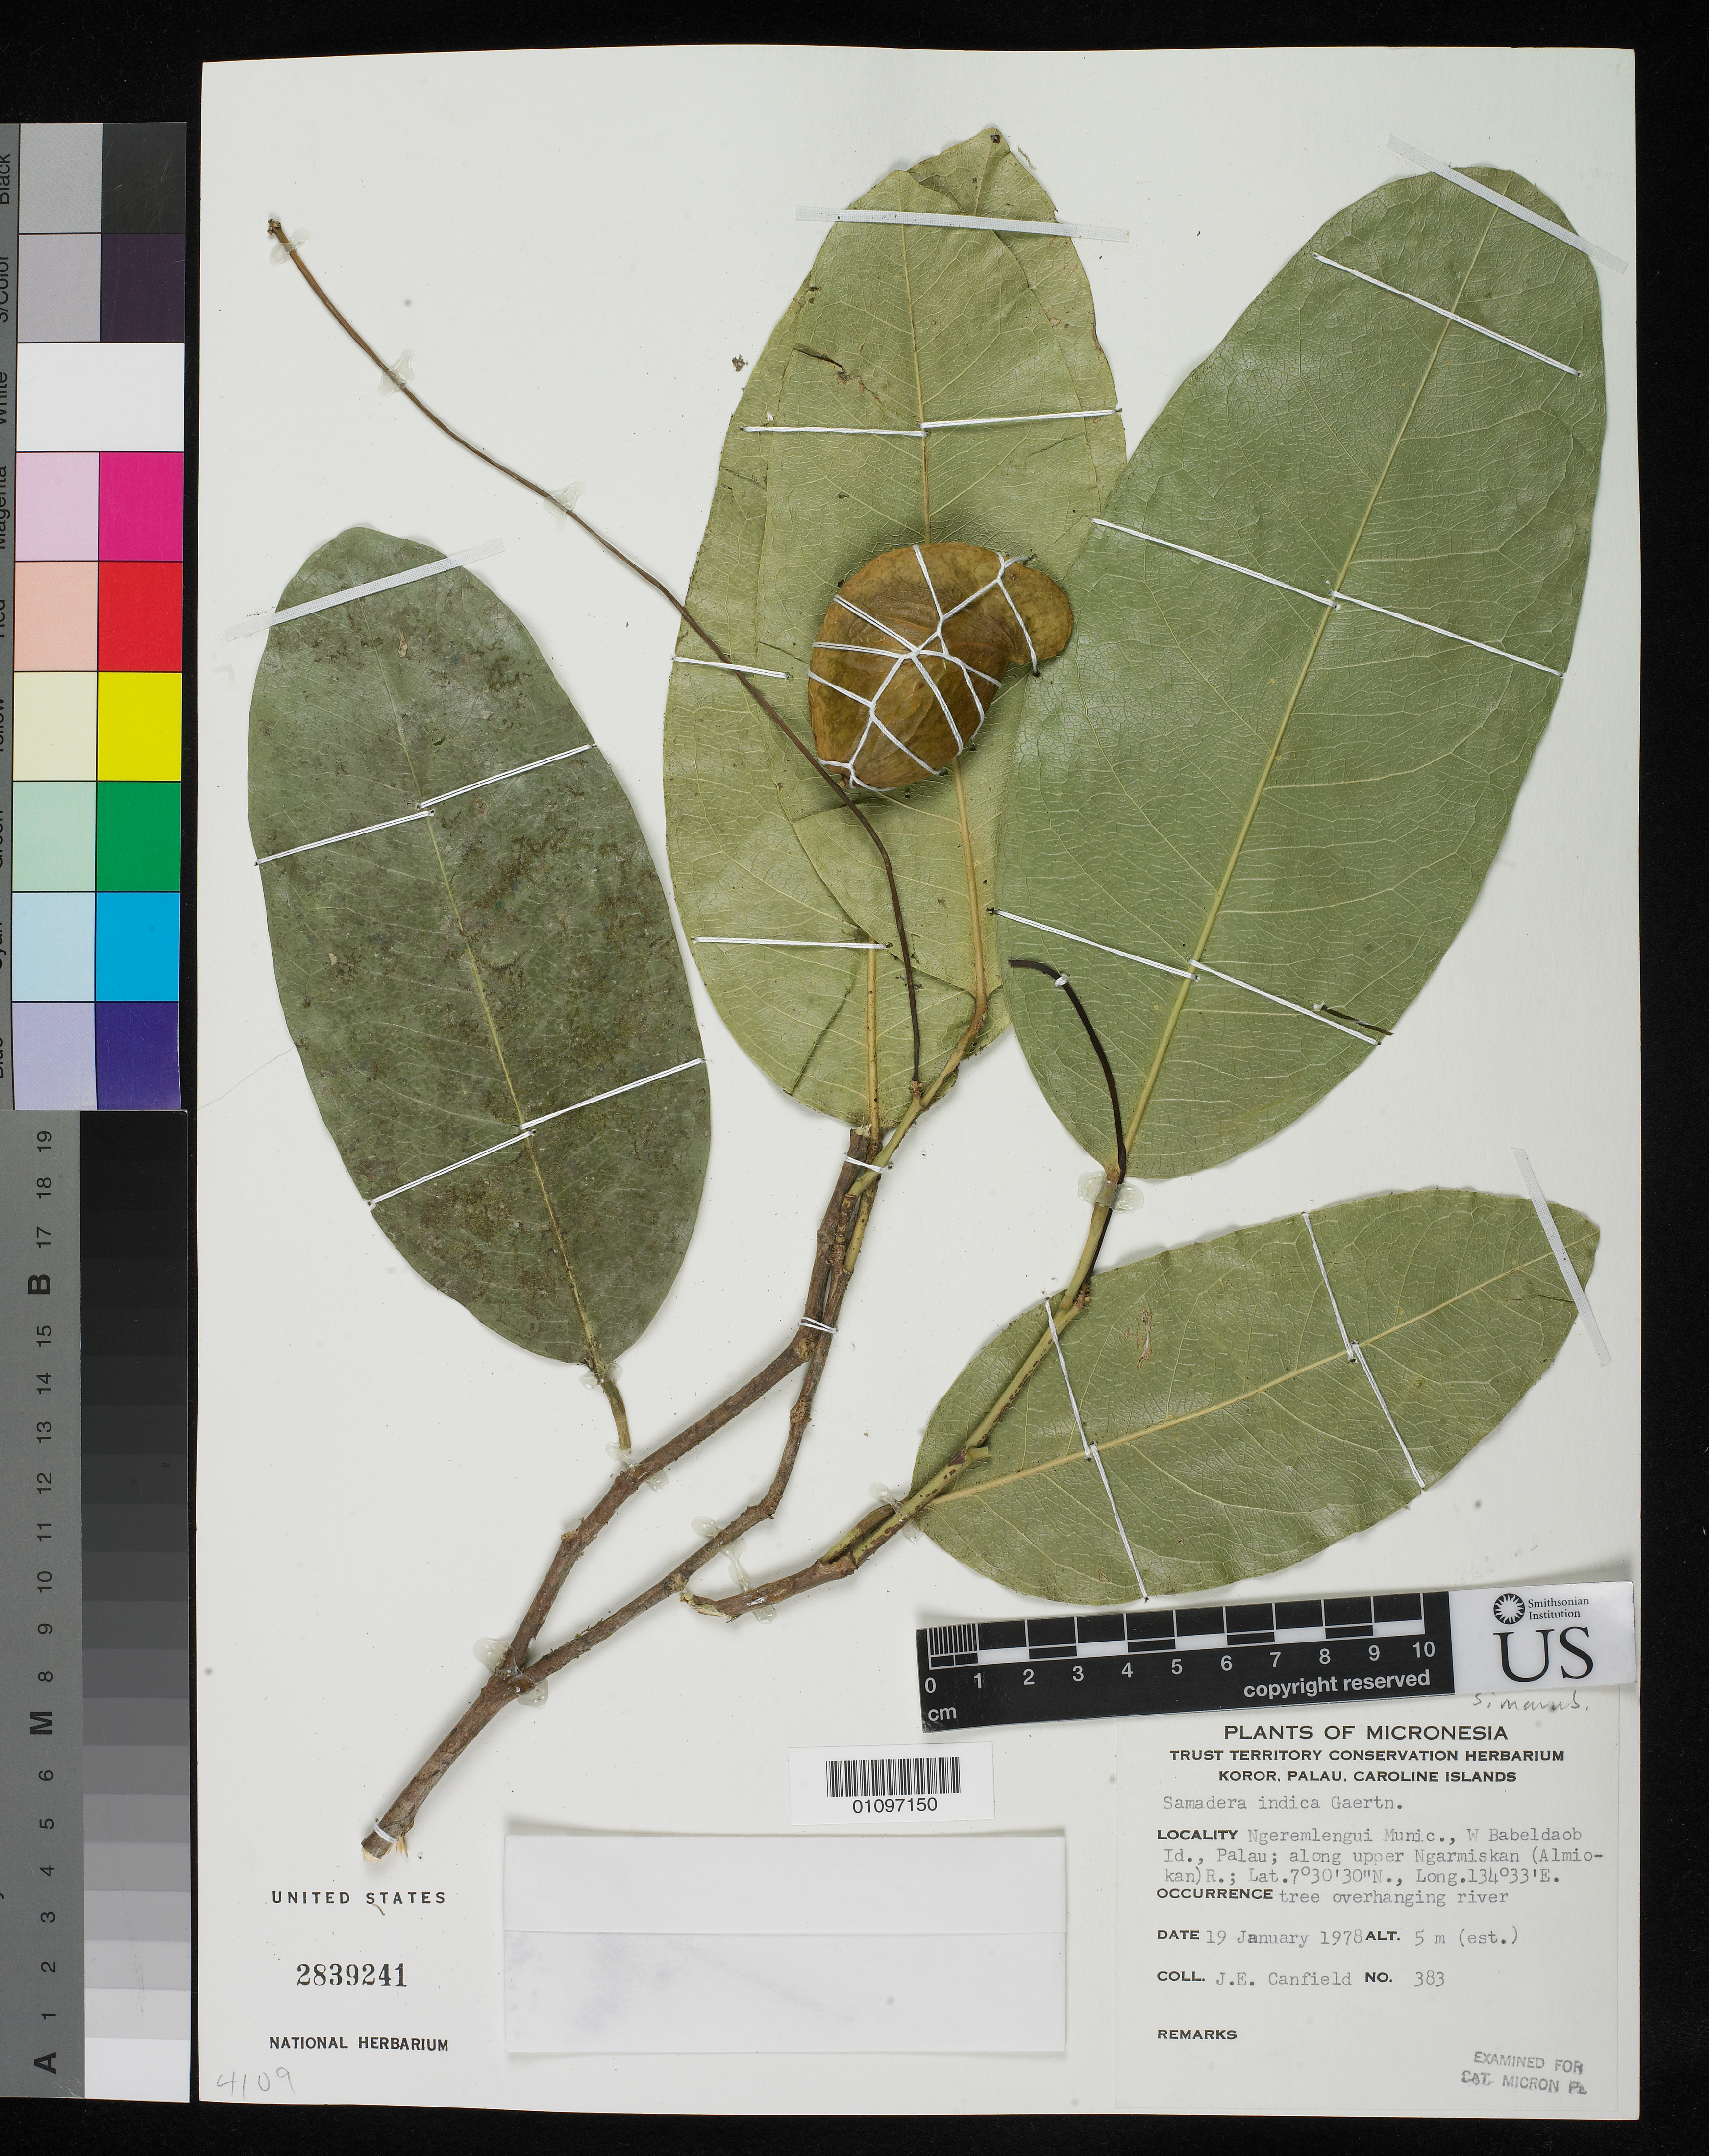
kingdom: Plantae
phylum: Tracheophyta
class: Magnoliopsida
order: Sapindales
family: Simaroubaceae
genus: Samadera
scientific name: Samadera indica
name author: Gaertn.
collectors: J. E. Canfield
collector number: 383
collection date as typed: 19 Jan 1978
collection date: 1978-01-19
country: Palau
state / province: Ngeremlengui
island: Babeldaob [Babelthuap]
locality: Ngeremlengui. [state and island originally recorded as koror, koror i.]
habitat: Overhanging river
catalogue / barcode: US 2839241